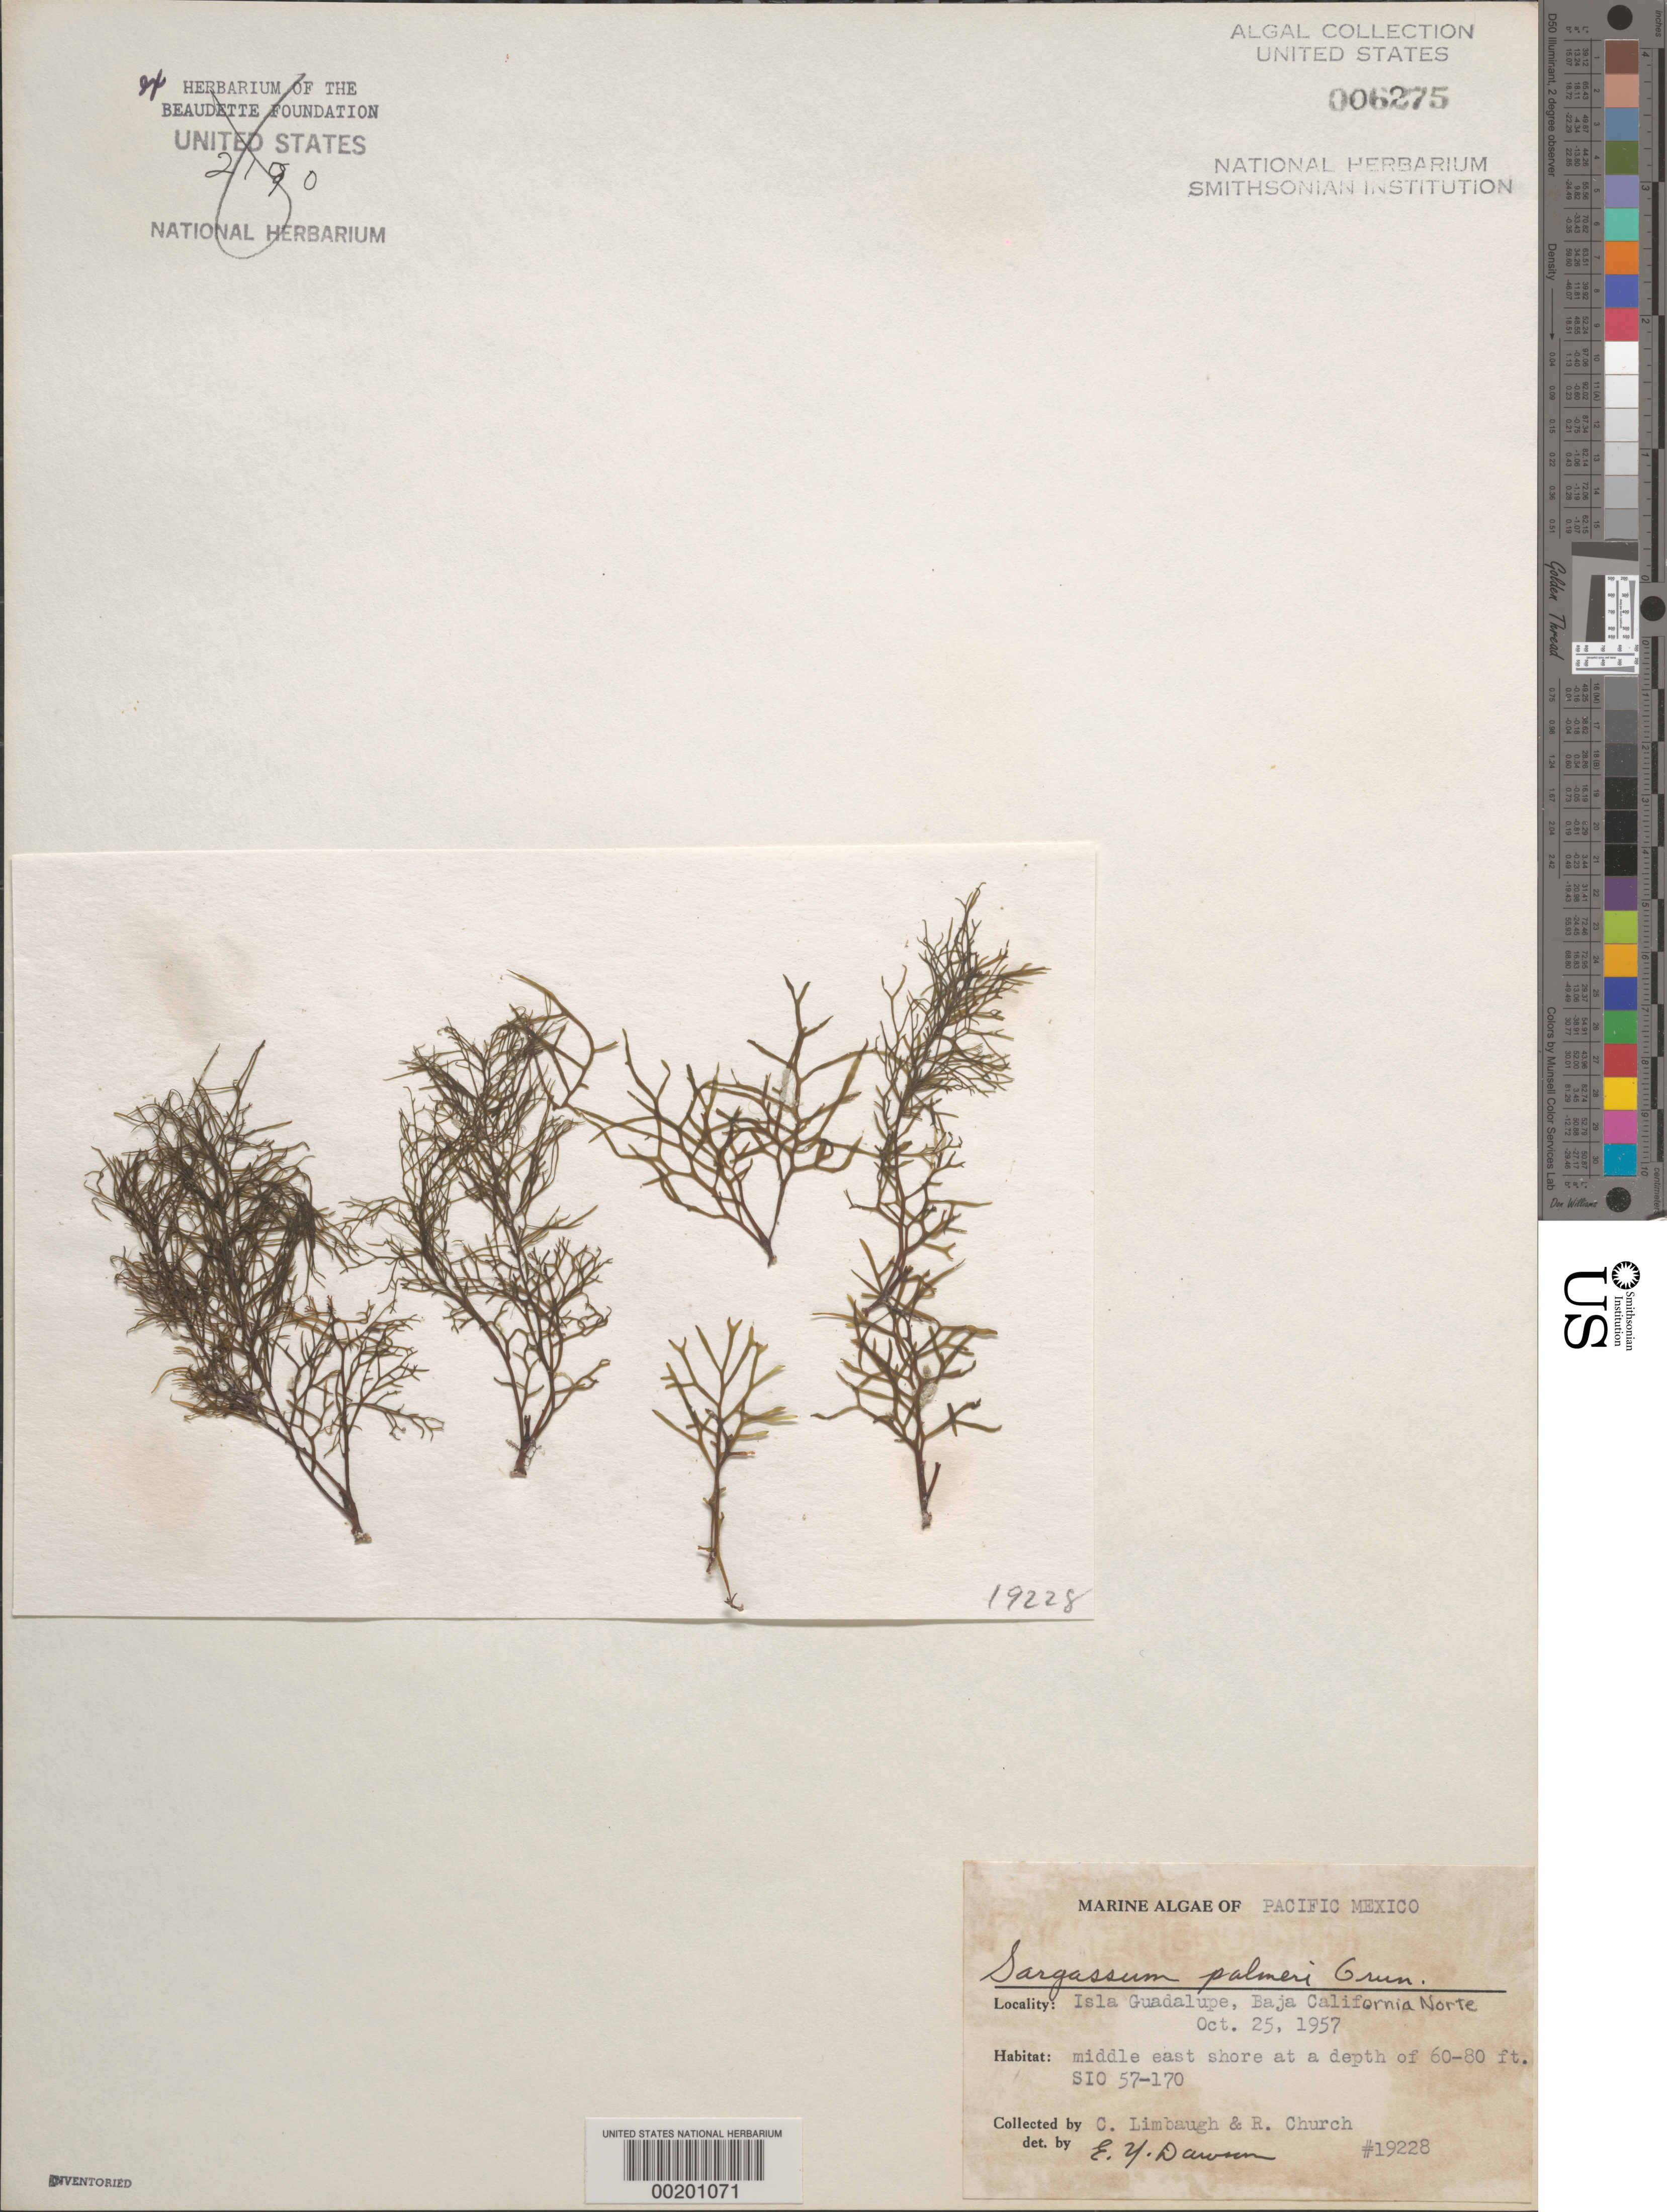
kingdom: Chromista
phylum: Ochrophyta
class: Phaeophyceae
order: Fucales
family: Sargassaceae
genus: Sargassum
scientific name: Sargassum palmeri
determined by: Dawson, E. Y.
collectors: C. Limbaugh & R. Church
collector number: EYD 19228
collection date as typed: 25 Oct 1957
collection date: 1957-10-25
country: Mexico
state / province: Baja California Norte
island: Isla Guadalupe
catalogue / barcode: US 6275